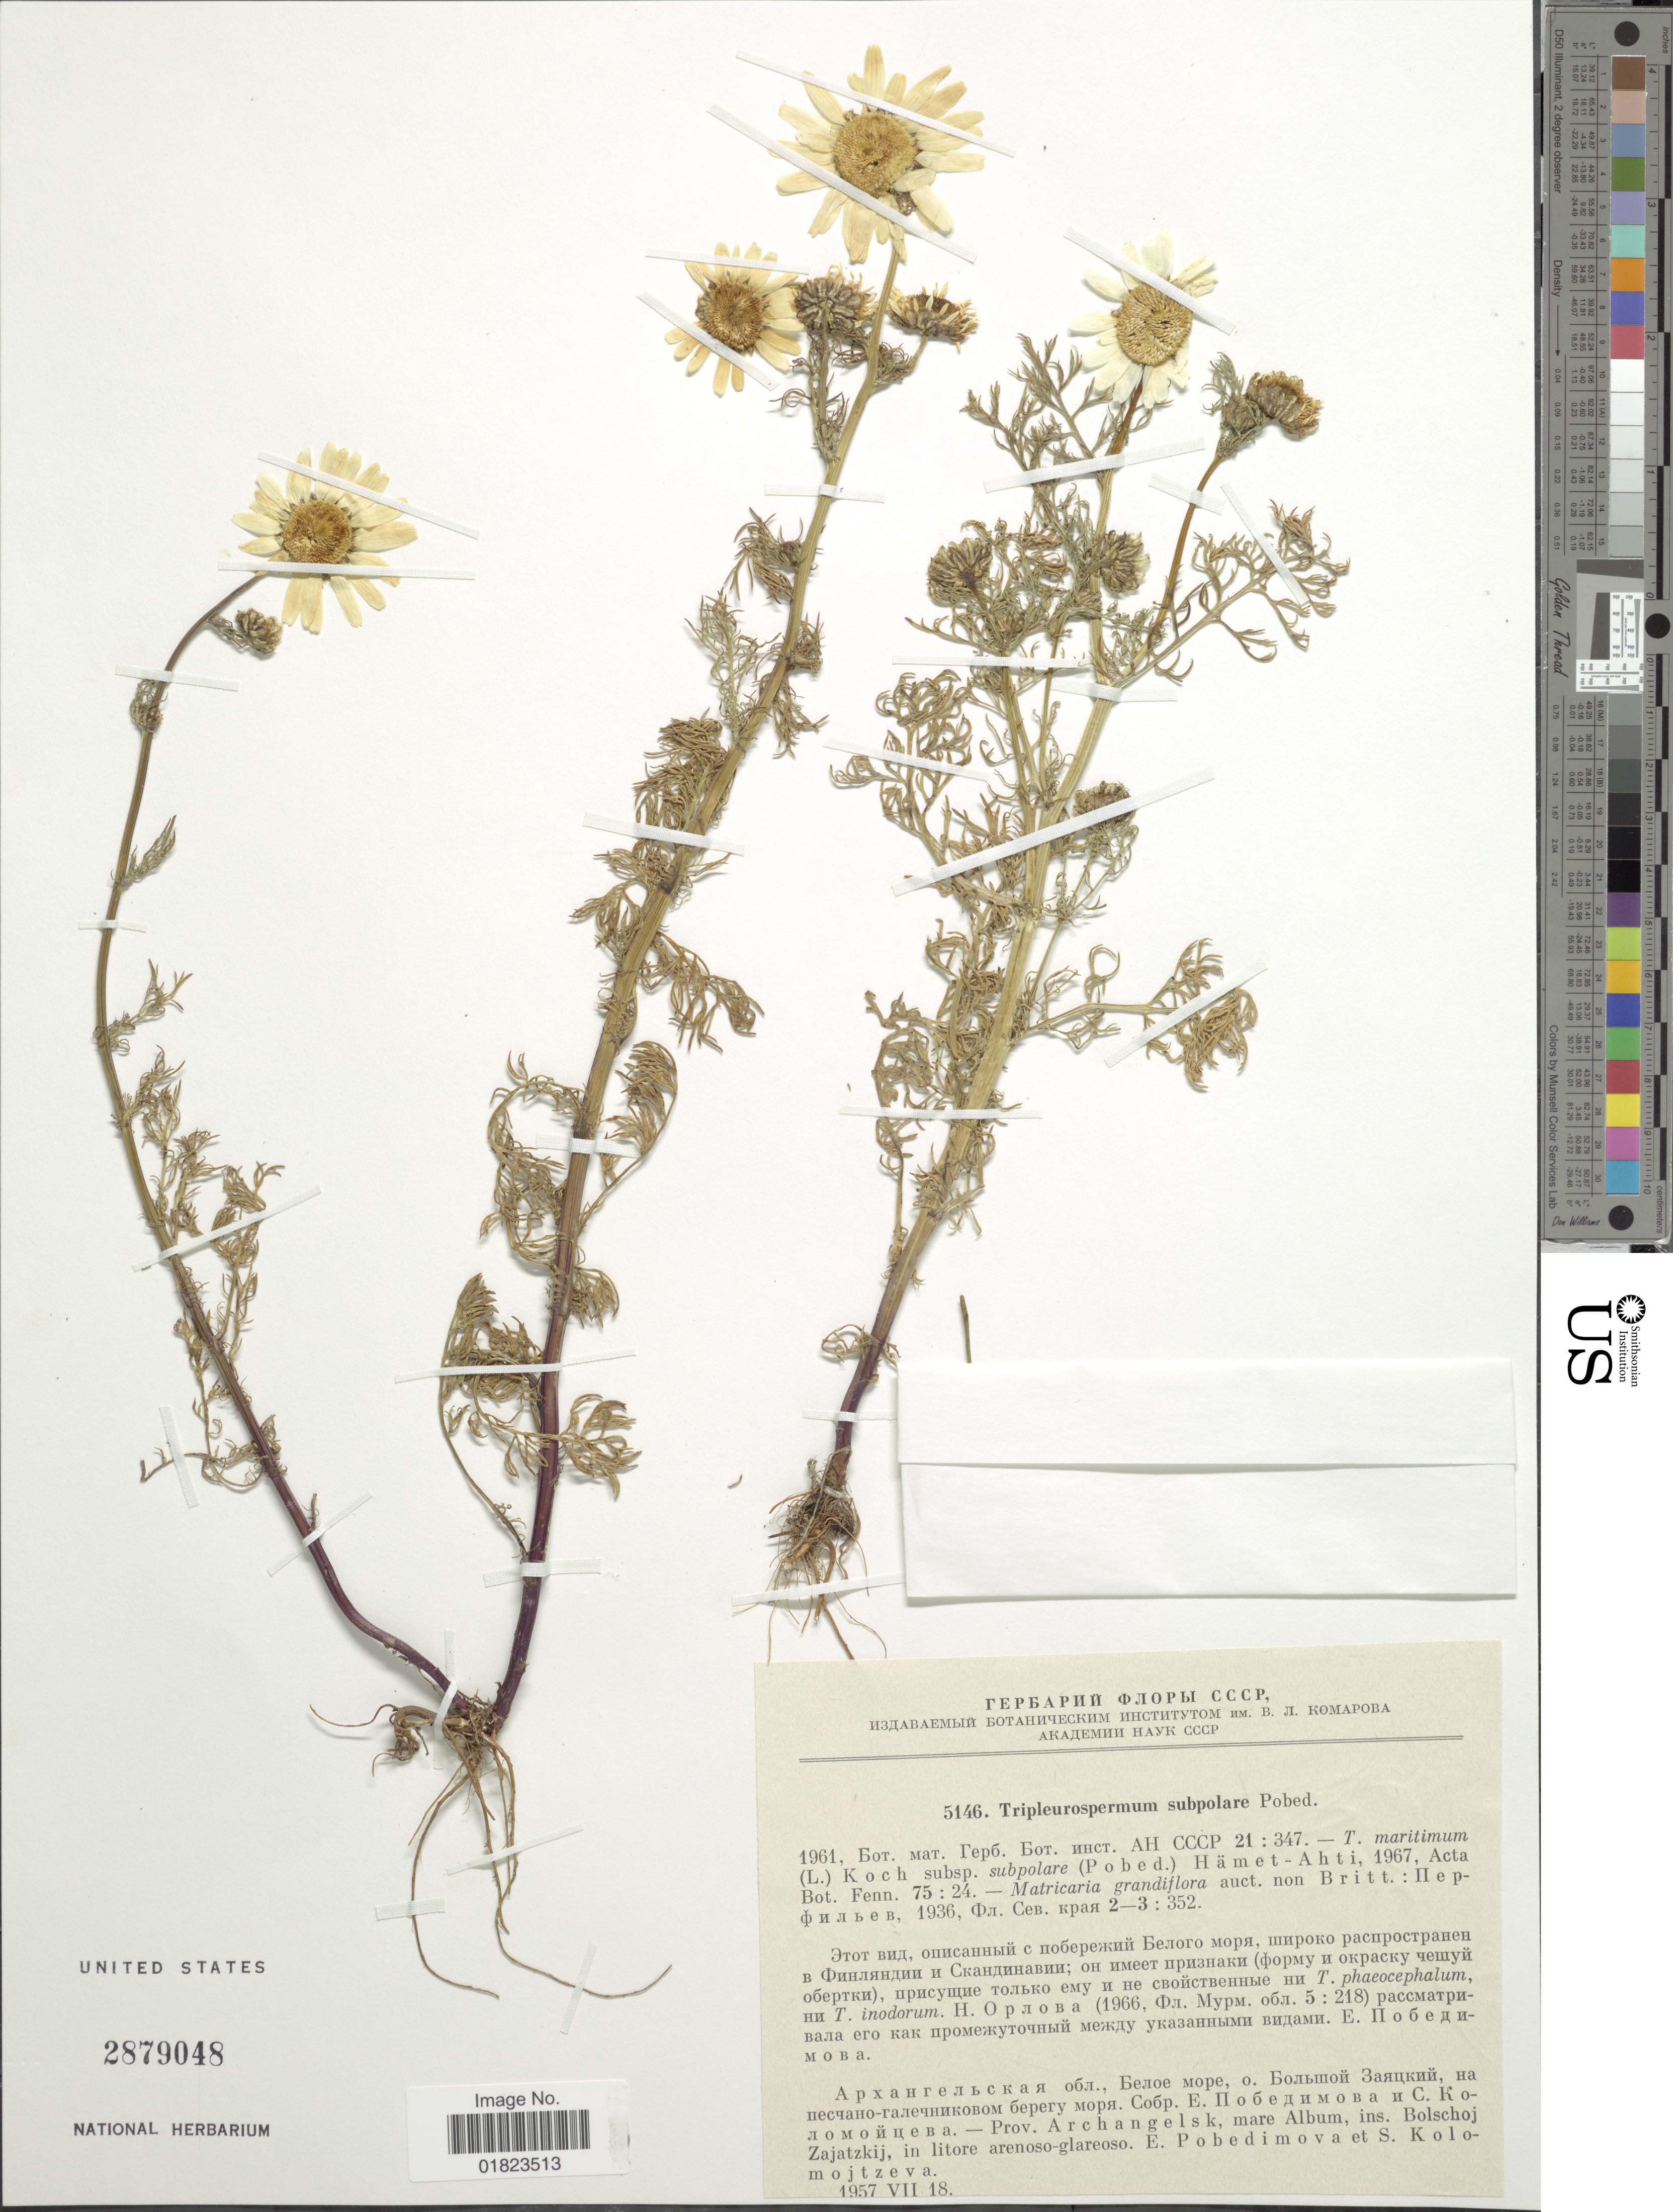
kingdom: Plantae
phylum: Tracheophyta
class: Magnoliopsida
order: Asterales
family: Asteraceae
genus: Tripleurospermum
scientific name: Tripleurospermum subpolare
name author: Pobed.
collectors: E. Pobedimova & S. Kolomojtzeva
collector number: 5146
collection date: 1957-07-18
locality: Prov. Archangelsk, mare Album, ins. Bolschoj Zajatzkij, in litore arenoso-glareoso.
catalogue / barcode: US 2879048